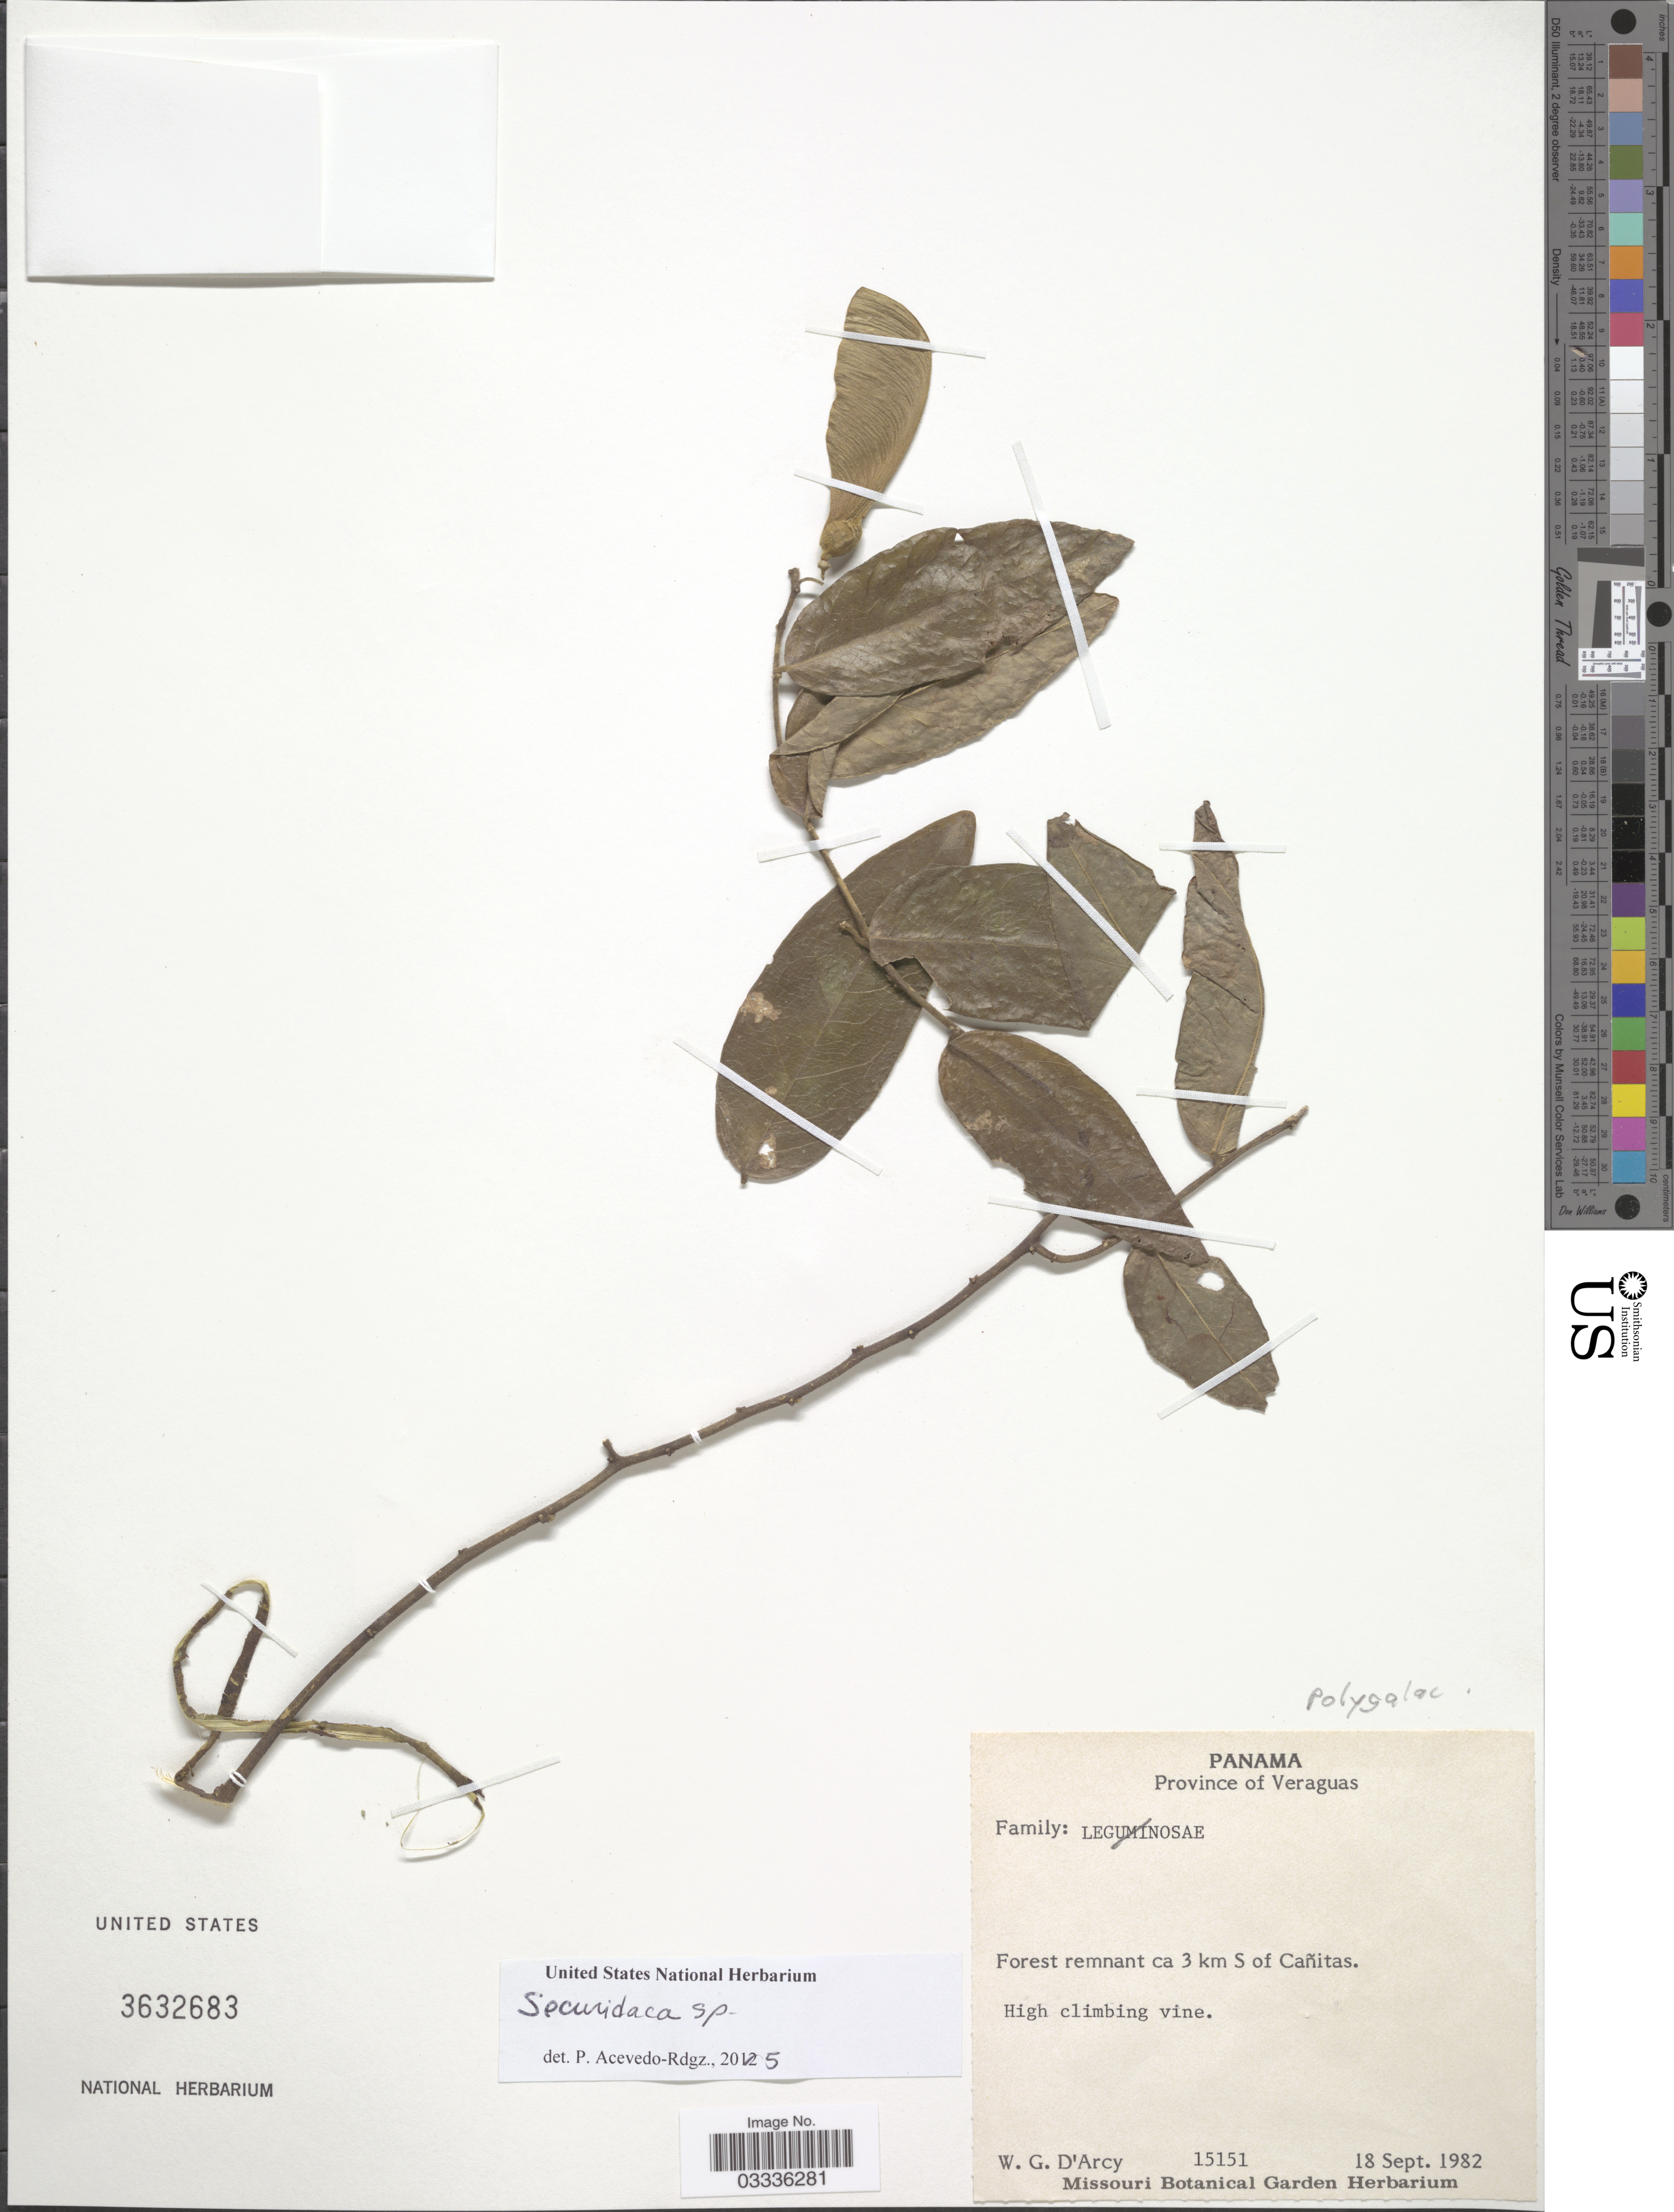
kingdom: Plantae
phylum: Tracheophyta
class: Magnoliopsida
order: Fabales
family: Polygalaceae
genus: Securidaca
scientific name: Securidaca sp.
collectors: W. G. D'Arcy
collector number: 15151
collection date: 1982-09-18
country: Panama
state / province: Veraguas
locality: Forest remnant ca 3 km S of Cañitas.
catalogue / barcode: US 3632683